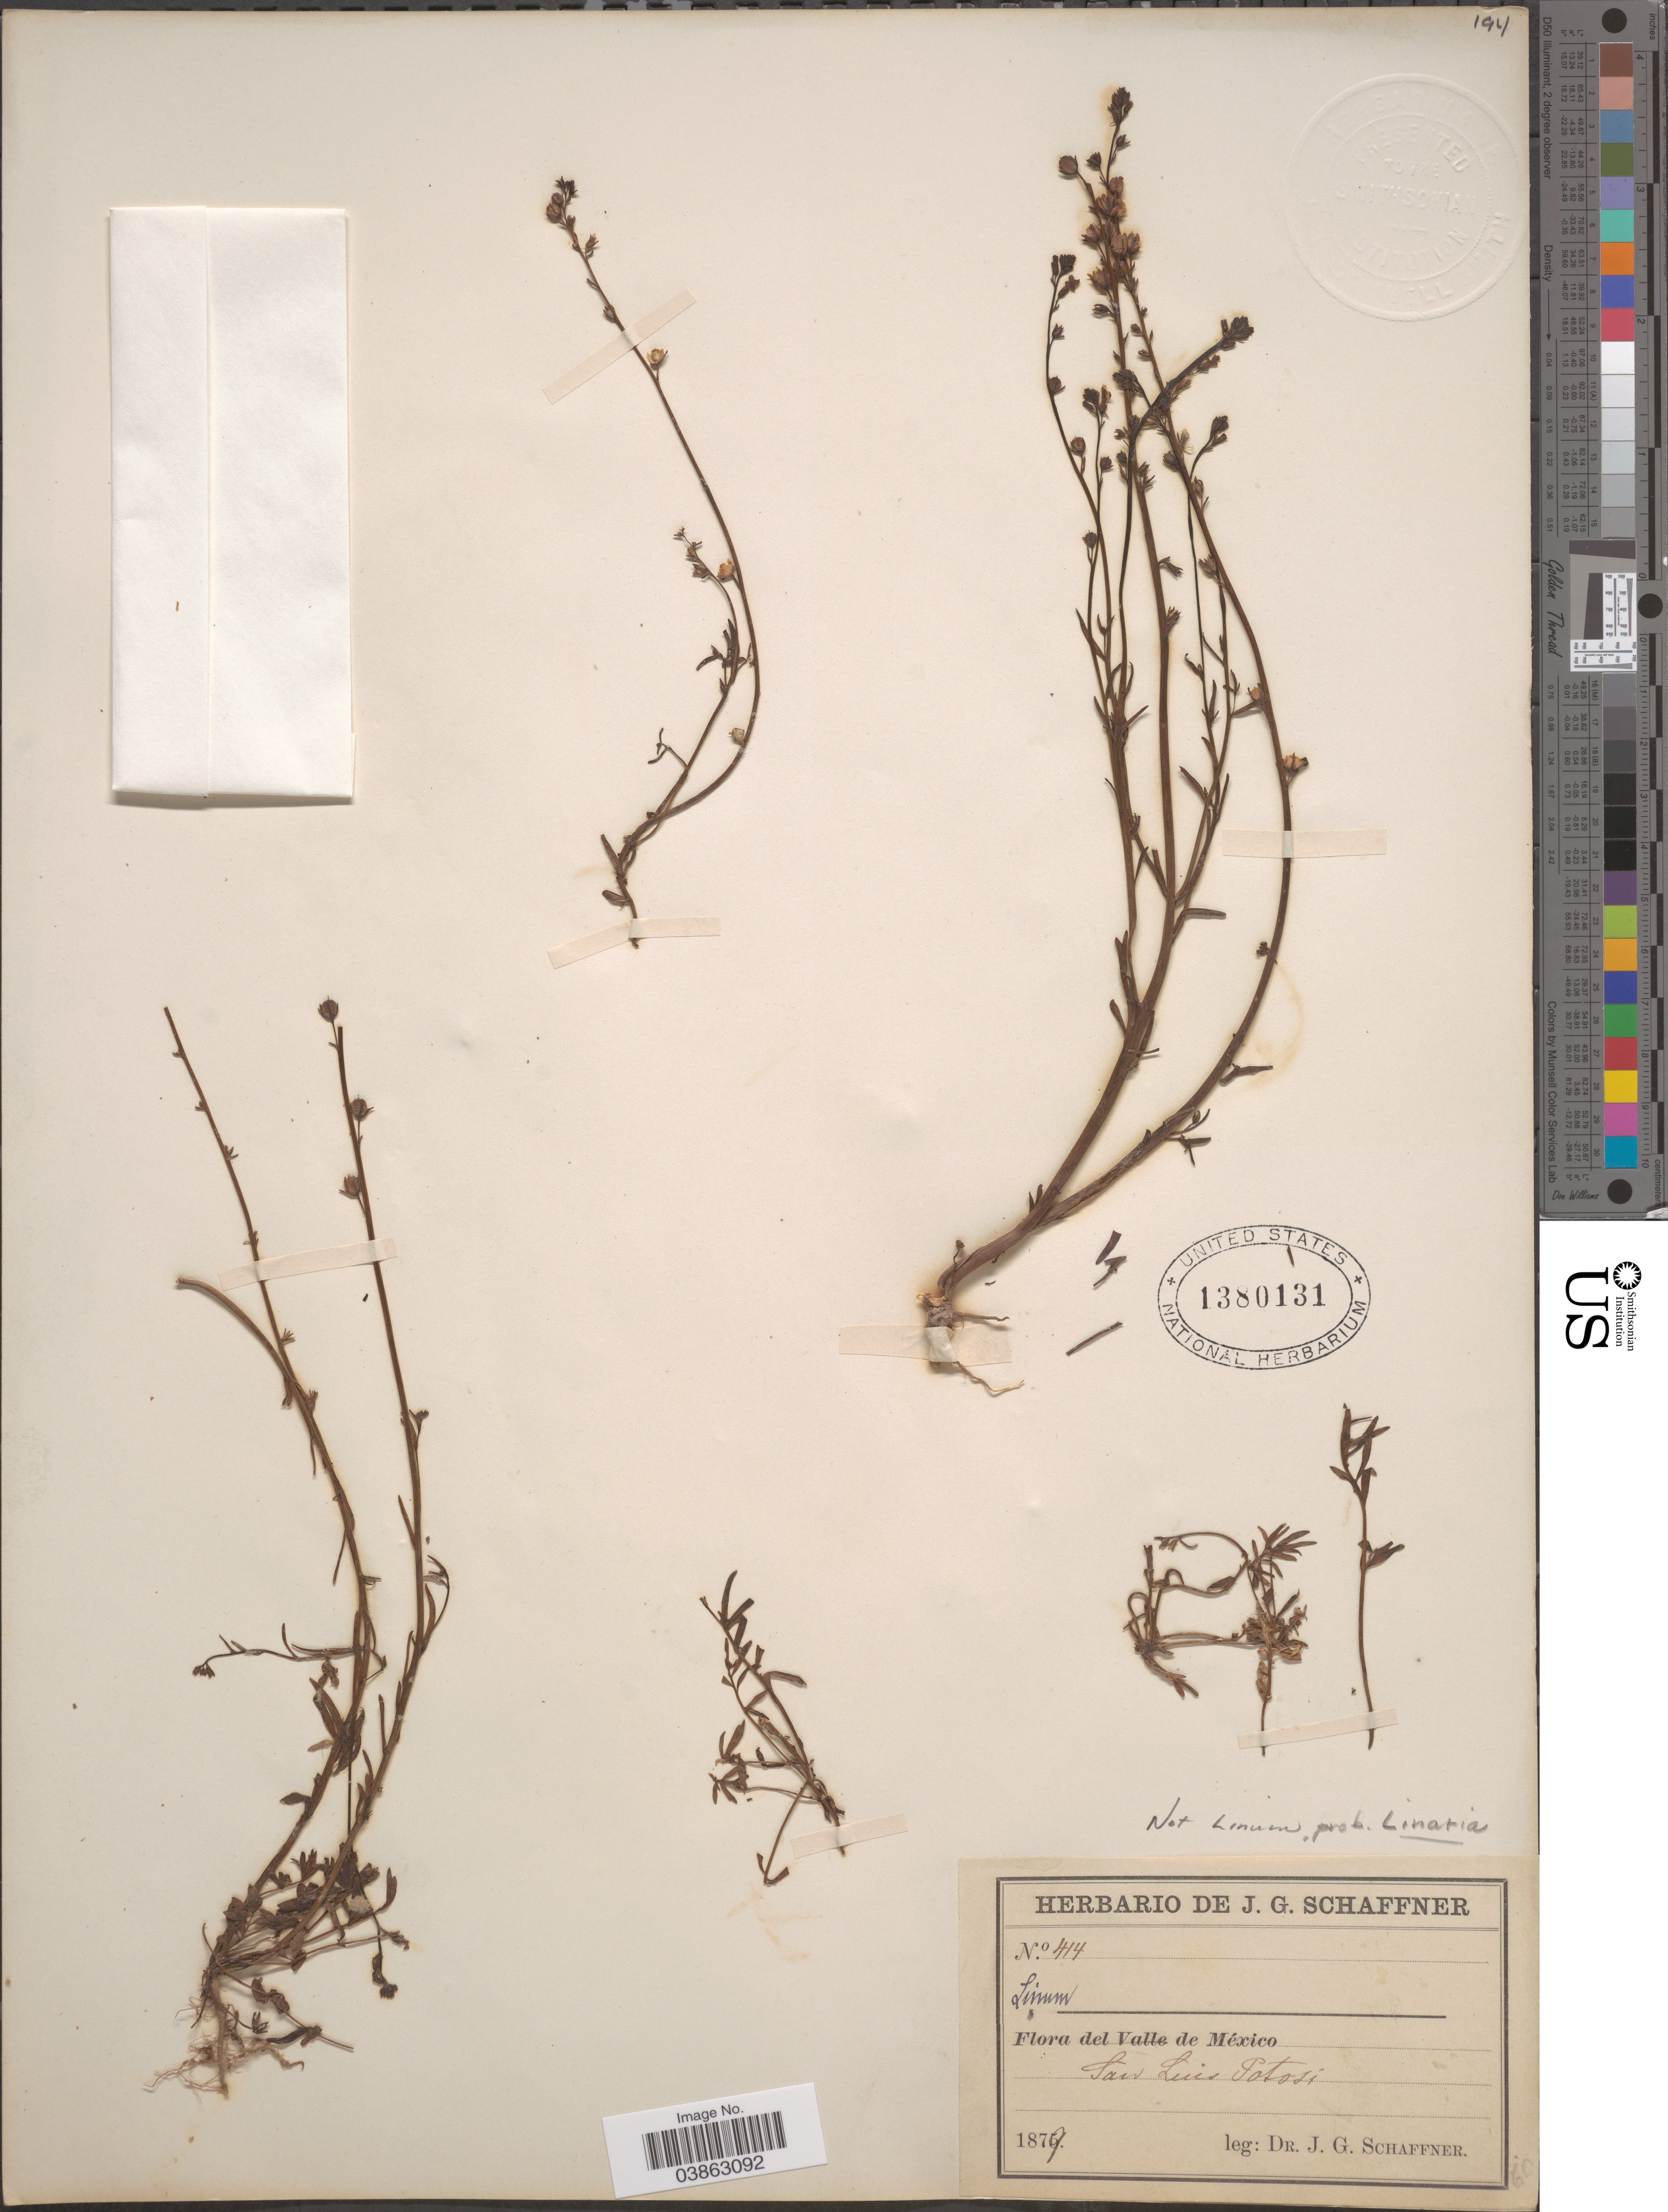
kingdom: Plantae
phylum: Tracheophyta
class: Magnoliopsida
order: Lamiales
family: Plantaginaceae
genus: Linaria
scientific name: Linaria texana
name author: Scheele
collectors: J. G. Schaffner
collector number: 414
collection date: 1879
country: Mexico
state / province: San Luis Potosí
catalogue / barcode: US 1380131